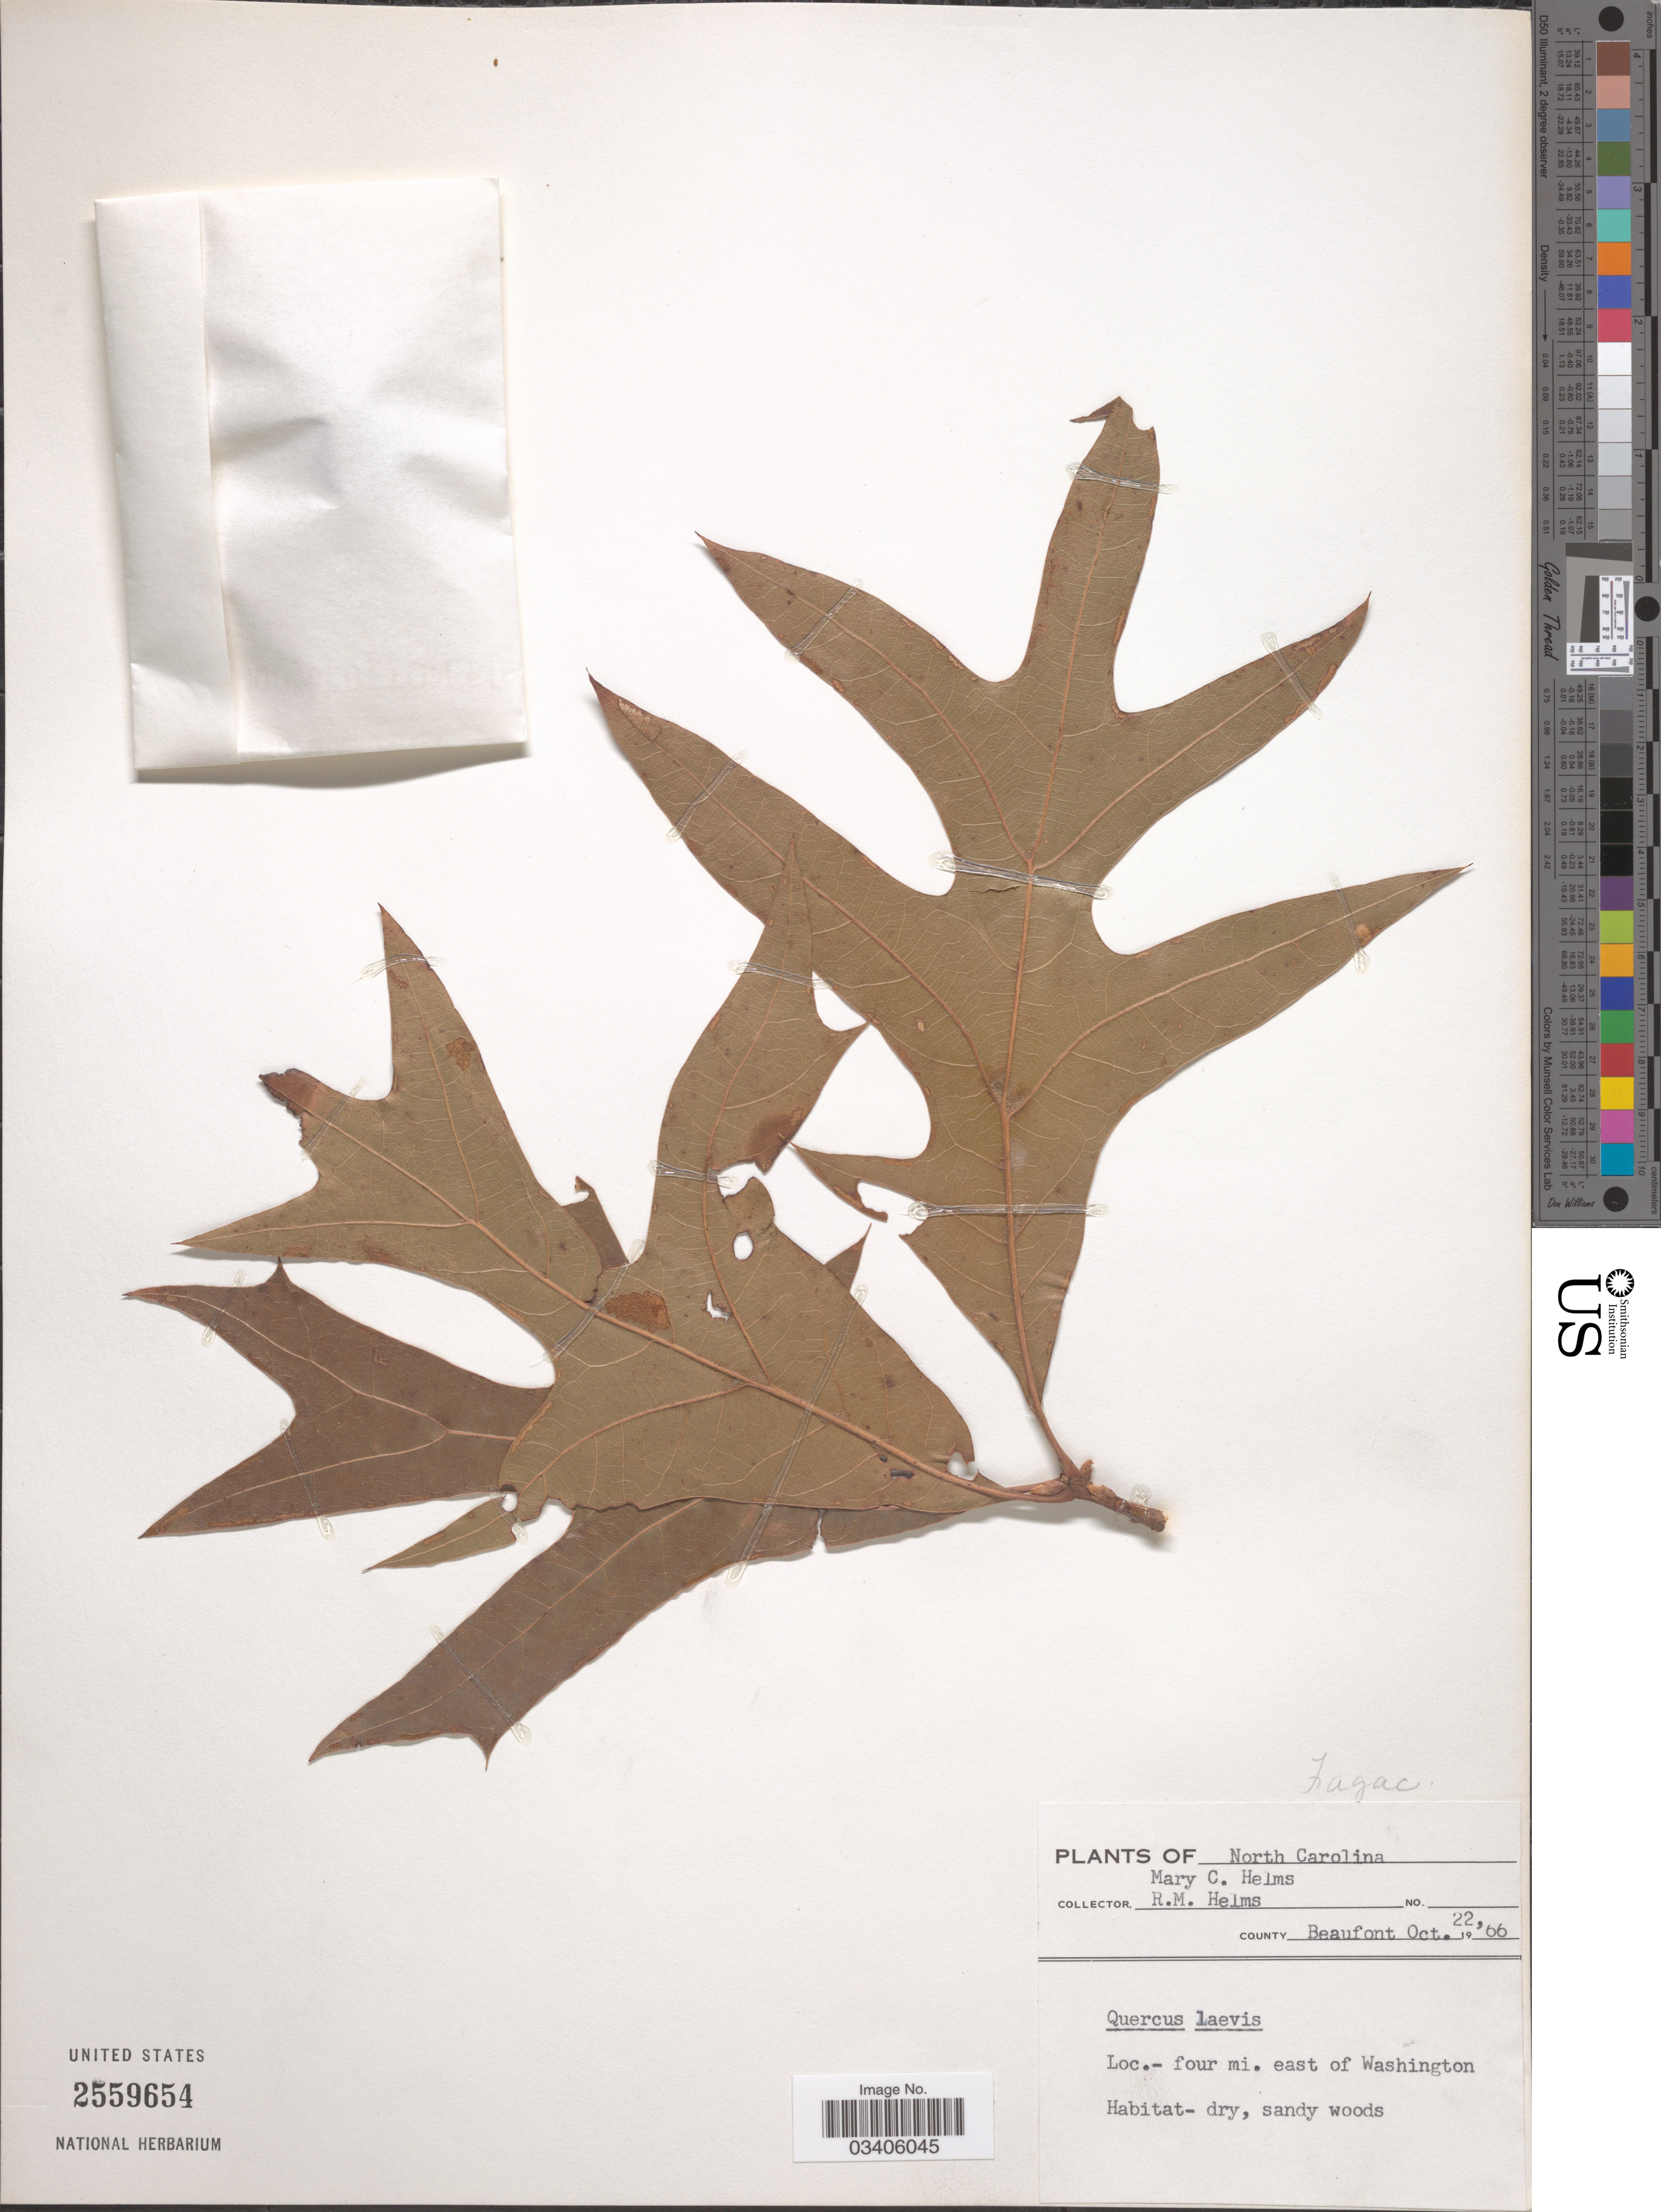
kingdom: Plantae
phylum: Tracheophyta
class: Magnoliopsida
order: Fagales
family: Fagaceae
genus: Quercus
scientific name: Quercus laevis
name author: Walter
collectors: M. Helms & R. Helms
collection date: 1966-10-22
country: United States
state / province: North Carolina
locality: County Beaufont. four mi. east of Washington.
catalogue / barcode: US 2559654